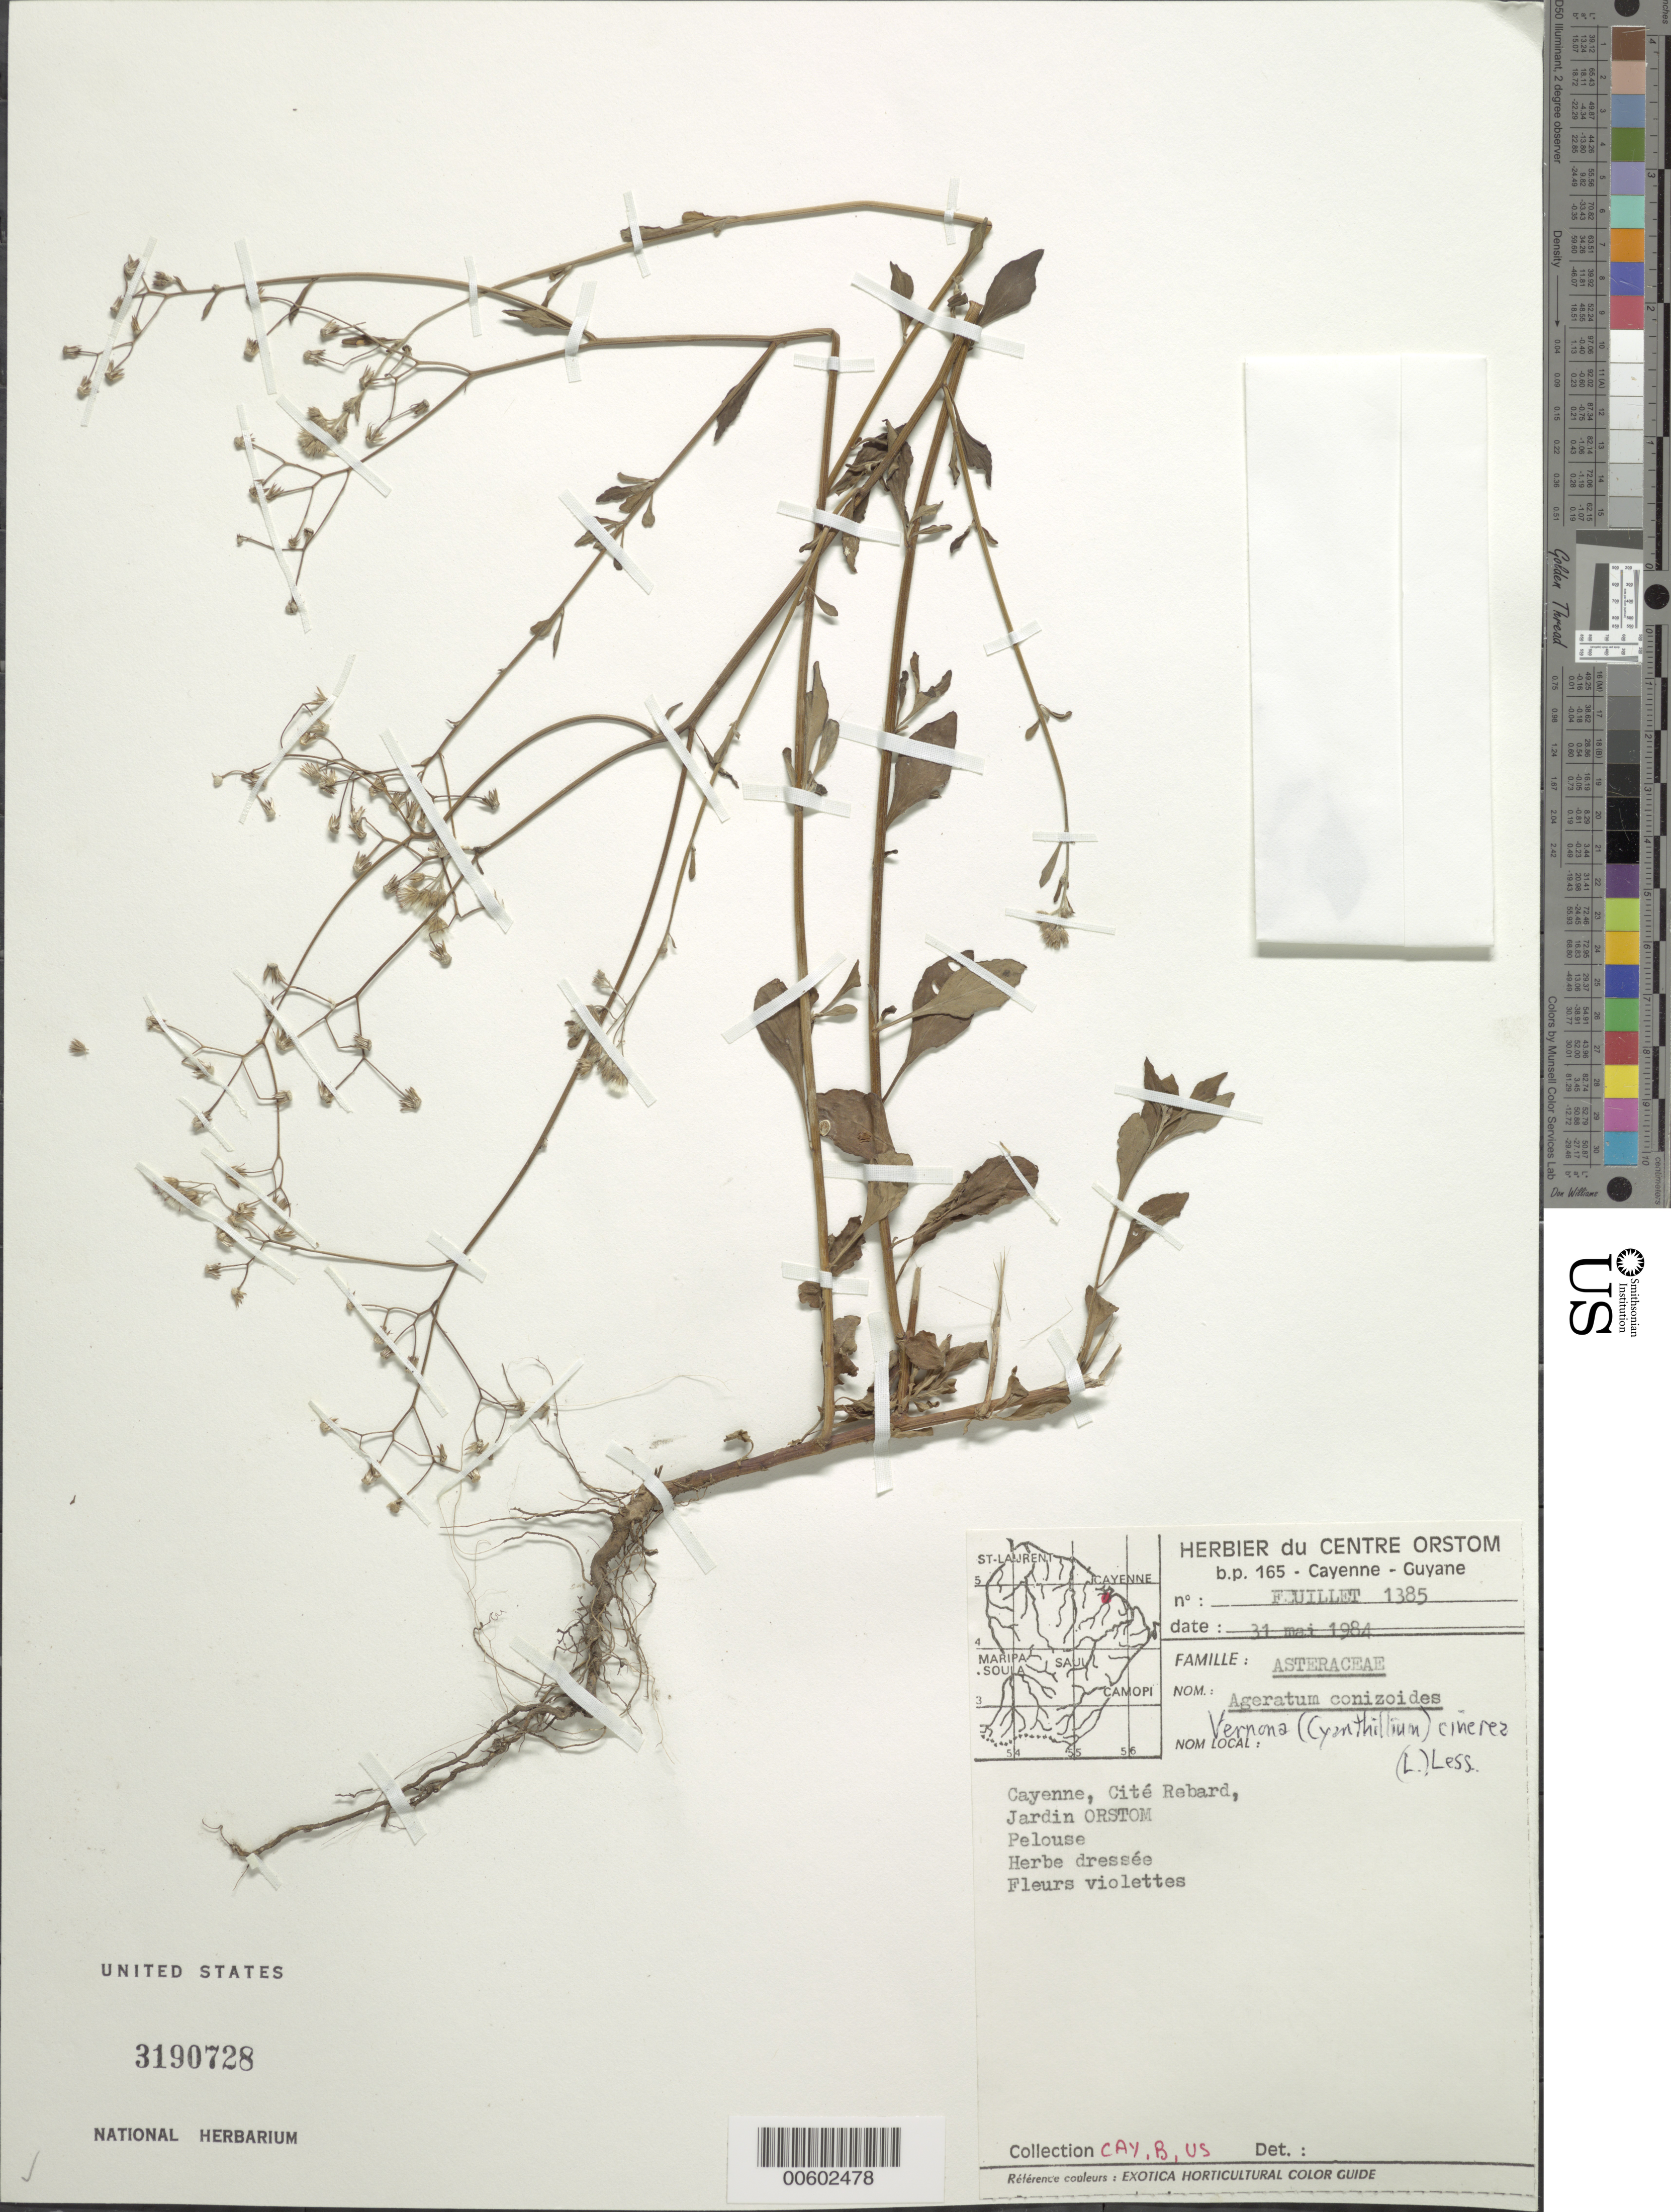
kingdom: Plantae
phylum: Tracheophyta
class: Magnoliopsida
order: Asterales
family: Asteraceae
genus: Cyanthillium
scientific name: Cyanthillium cinereum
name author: (L.) H. Rob.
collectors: C. Feuillet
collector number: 1385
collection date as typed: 31-May-84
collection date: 1984-05-31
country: French Guiana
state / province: Cayenne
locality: Cayenne, Cité Rebard, Jardin ORSTOM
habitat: Lawn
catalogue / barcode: US 3190728